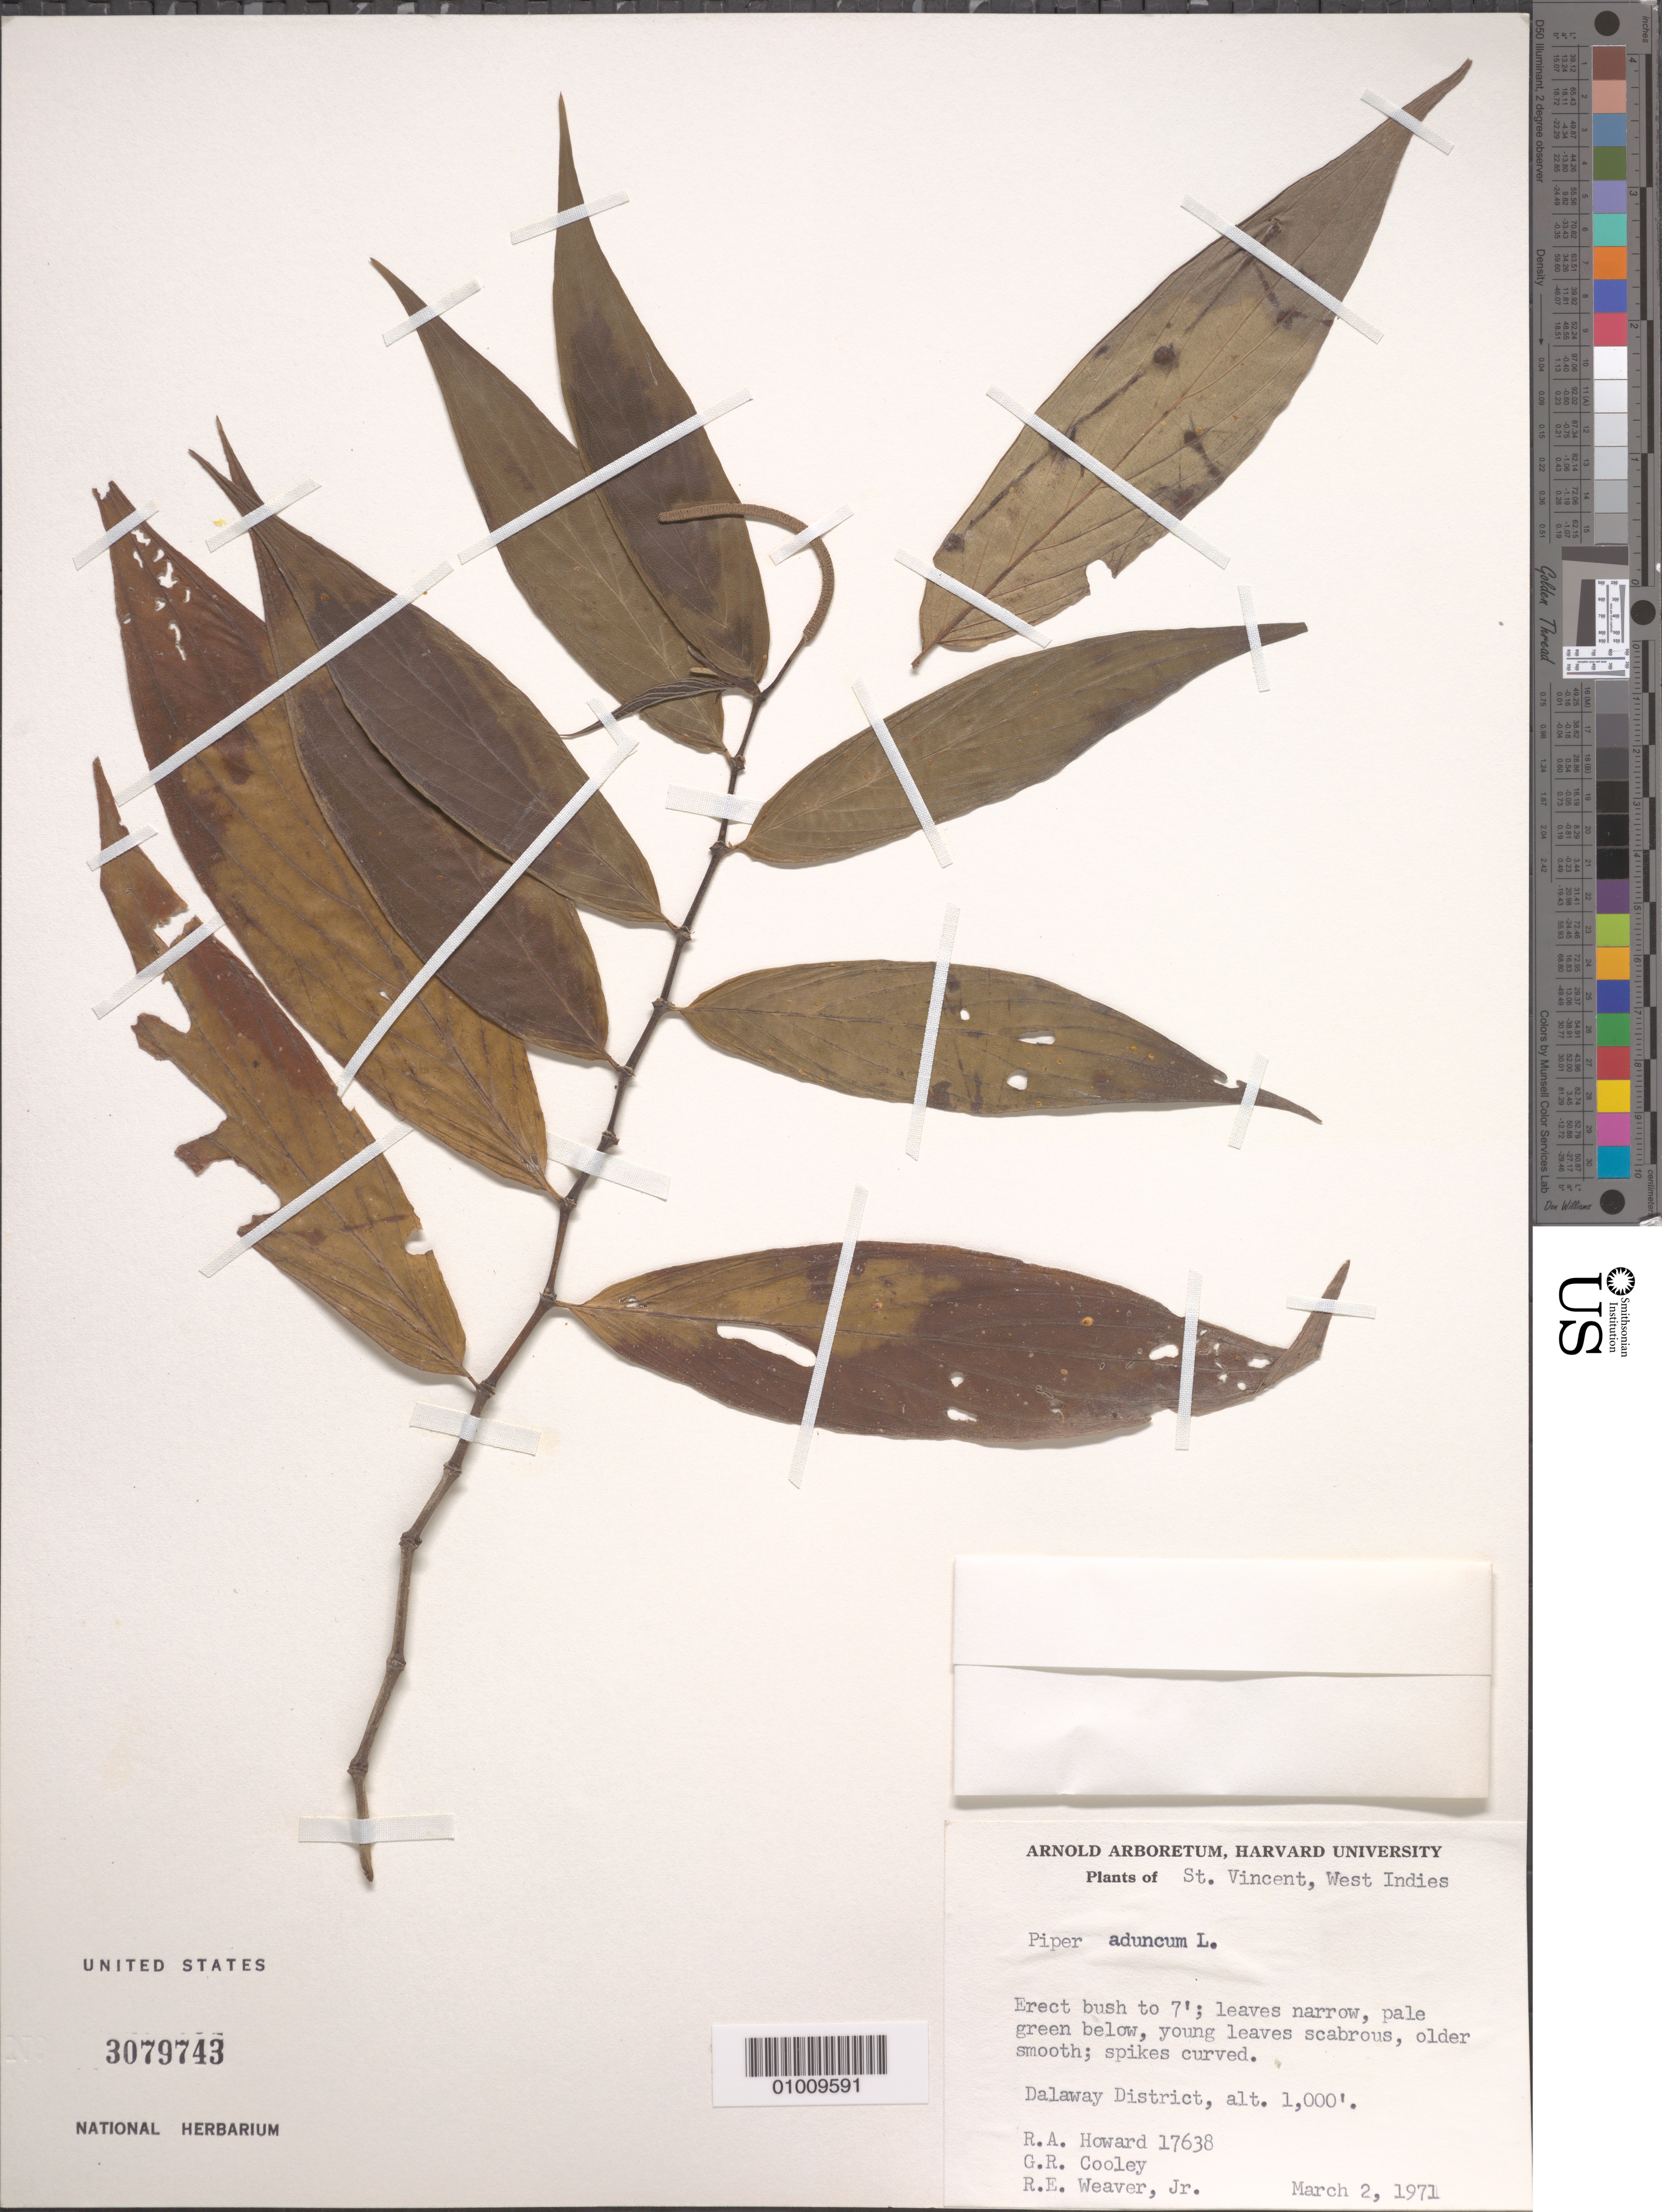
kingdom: Plantae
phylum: Tracheophyta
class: Magnoliopsida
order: Piperales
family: Piperaceae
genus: Piper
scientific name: Piper aduncum var. aduncum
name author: L.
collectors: R. A. Howard, G. R. Cooley & R. Weaver Jr.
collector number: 17638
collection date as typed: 02 Mar 1971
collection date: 1971-03-02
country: St. Vincent - Grenadines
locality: Dalaway District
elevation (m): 305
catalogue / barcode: US 3079743